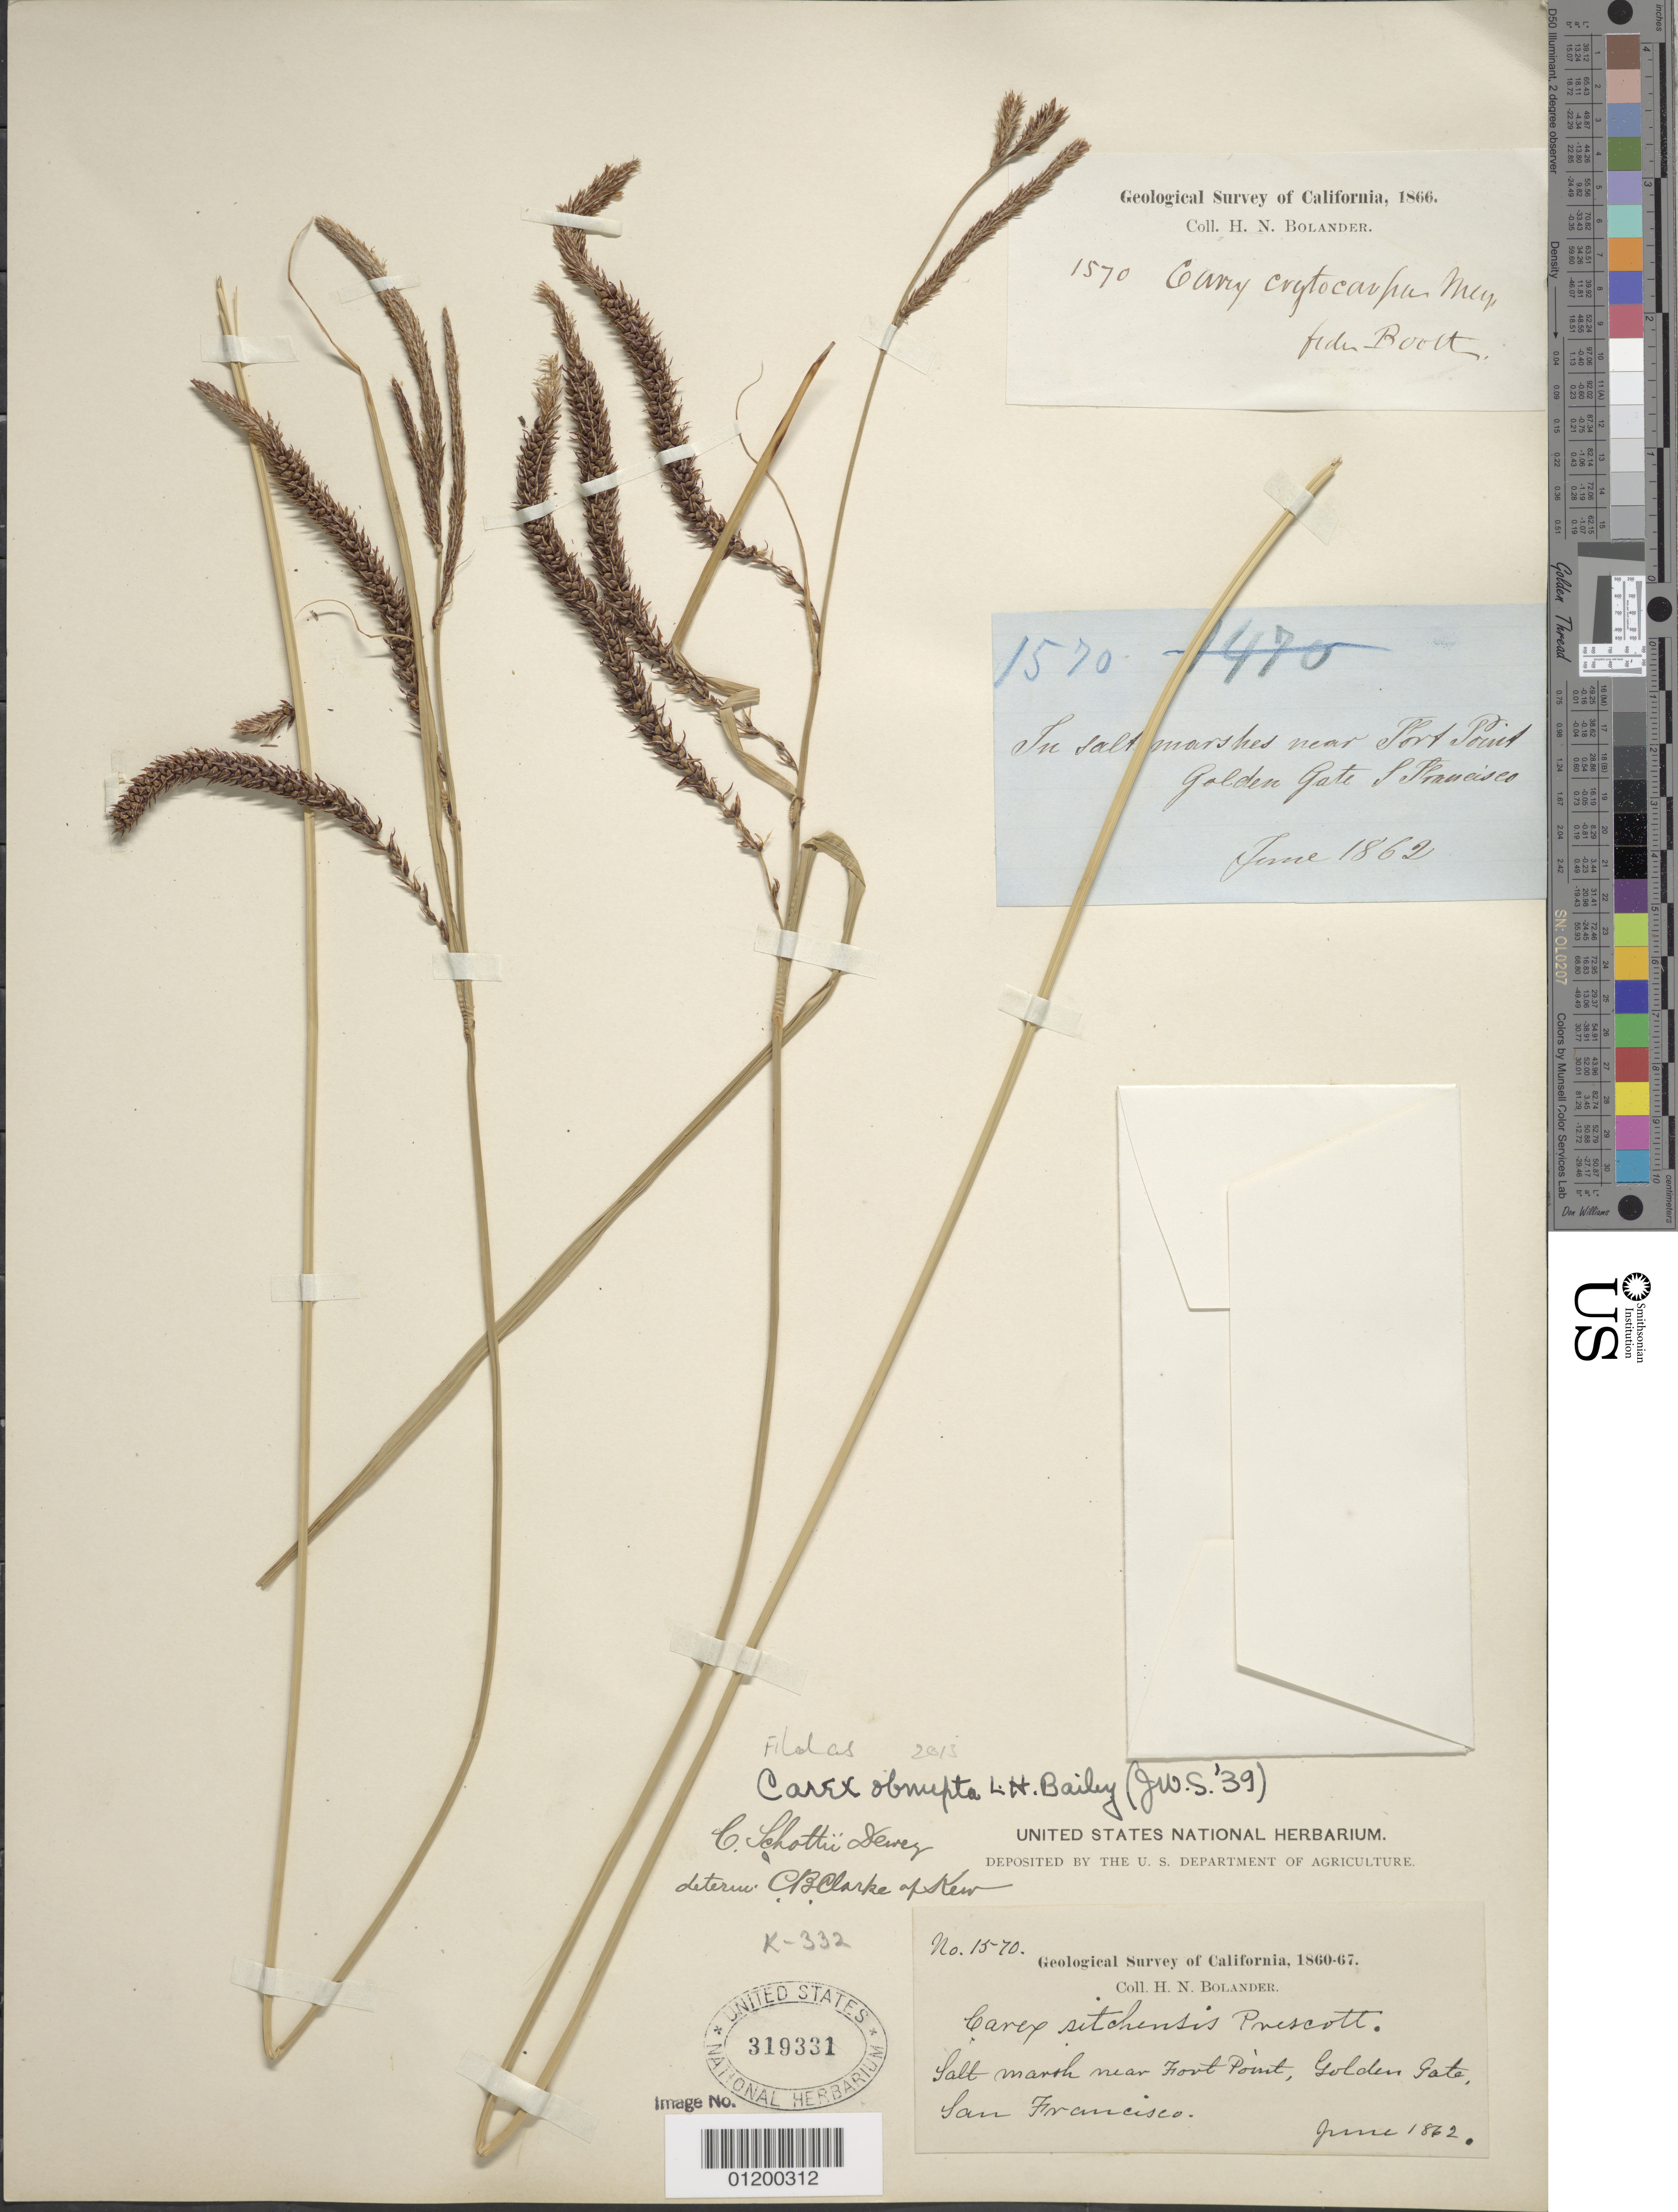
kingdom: Plantae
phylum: Tracheophyta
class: Liliopsida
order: Poales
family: Cyperaceae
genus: Carex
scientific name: Carex obnupta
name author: L.H. Bailey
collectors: H. Bolander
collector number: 1570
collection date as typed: Jun 1862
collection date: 1862-06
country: United States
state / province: California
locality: Salt marsh near Fort Point, Golden Gate.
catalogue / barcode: US 319331